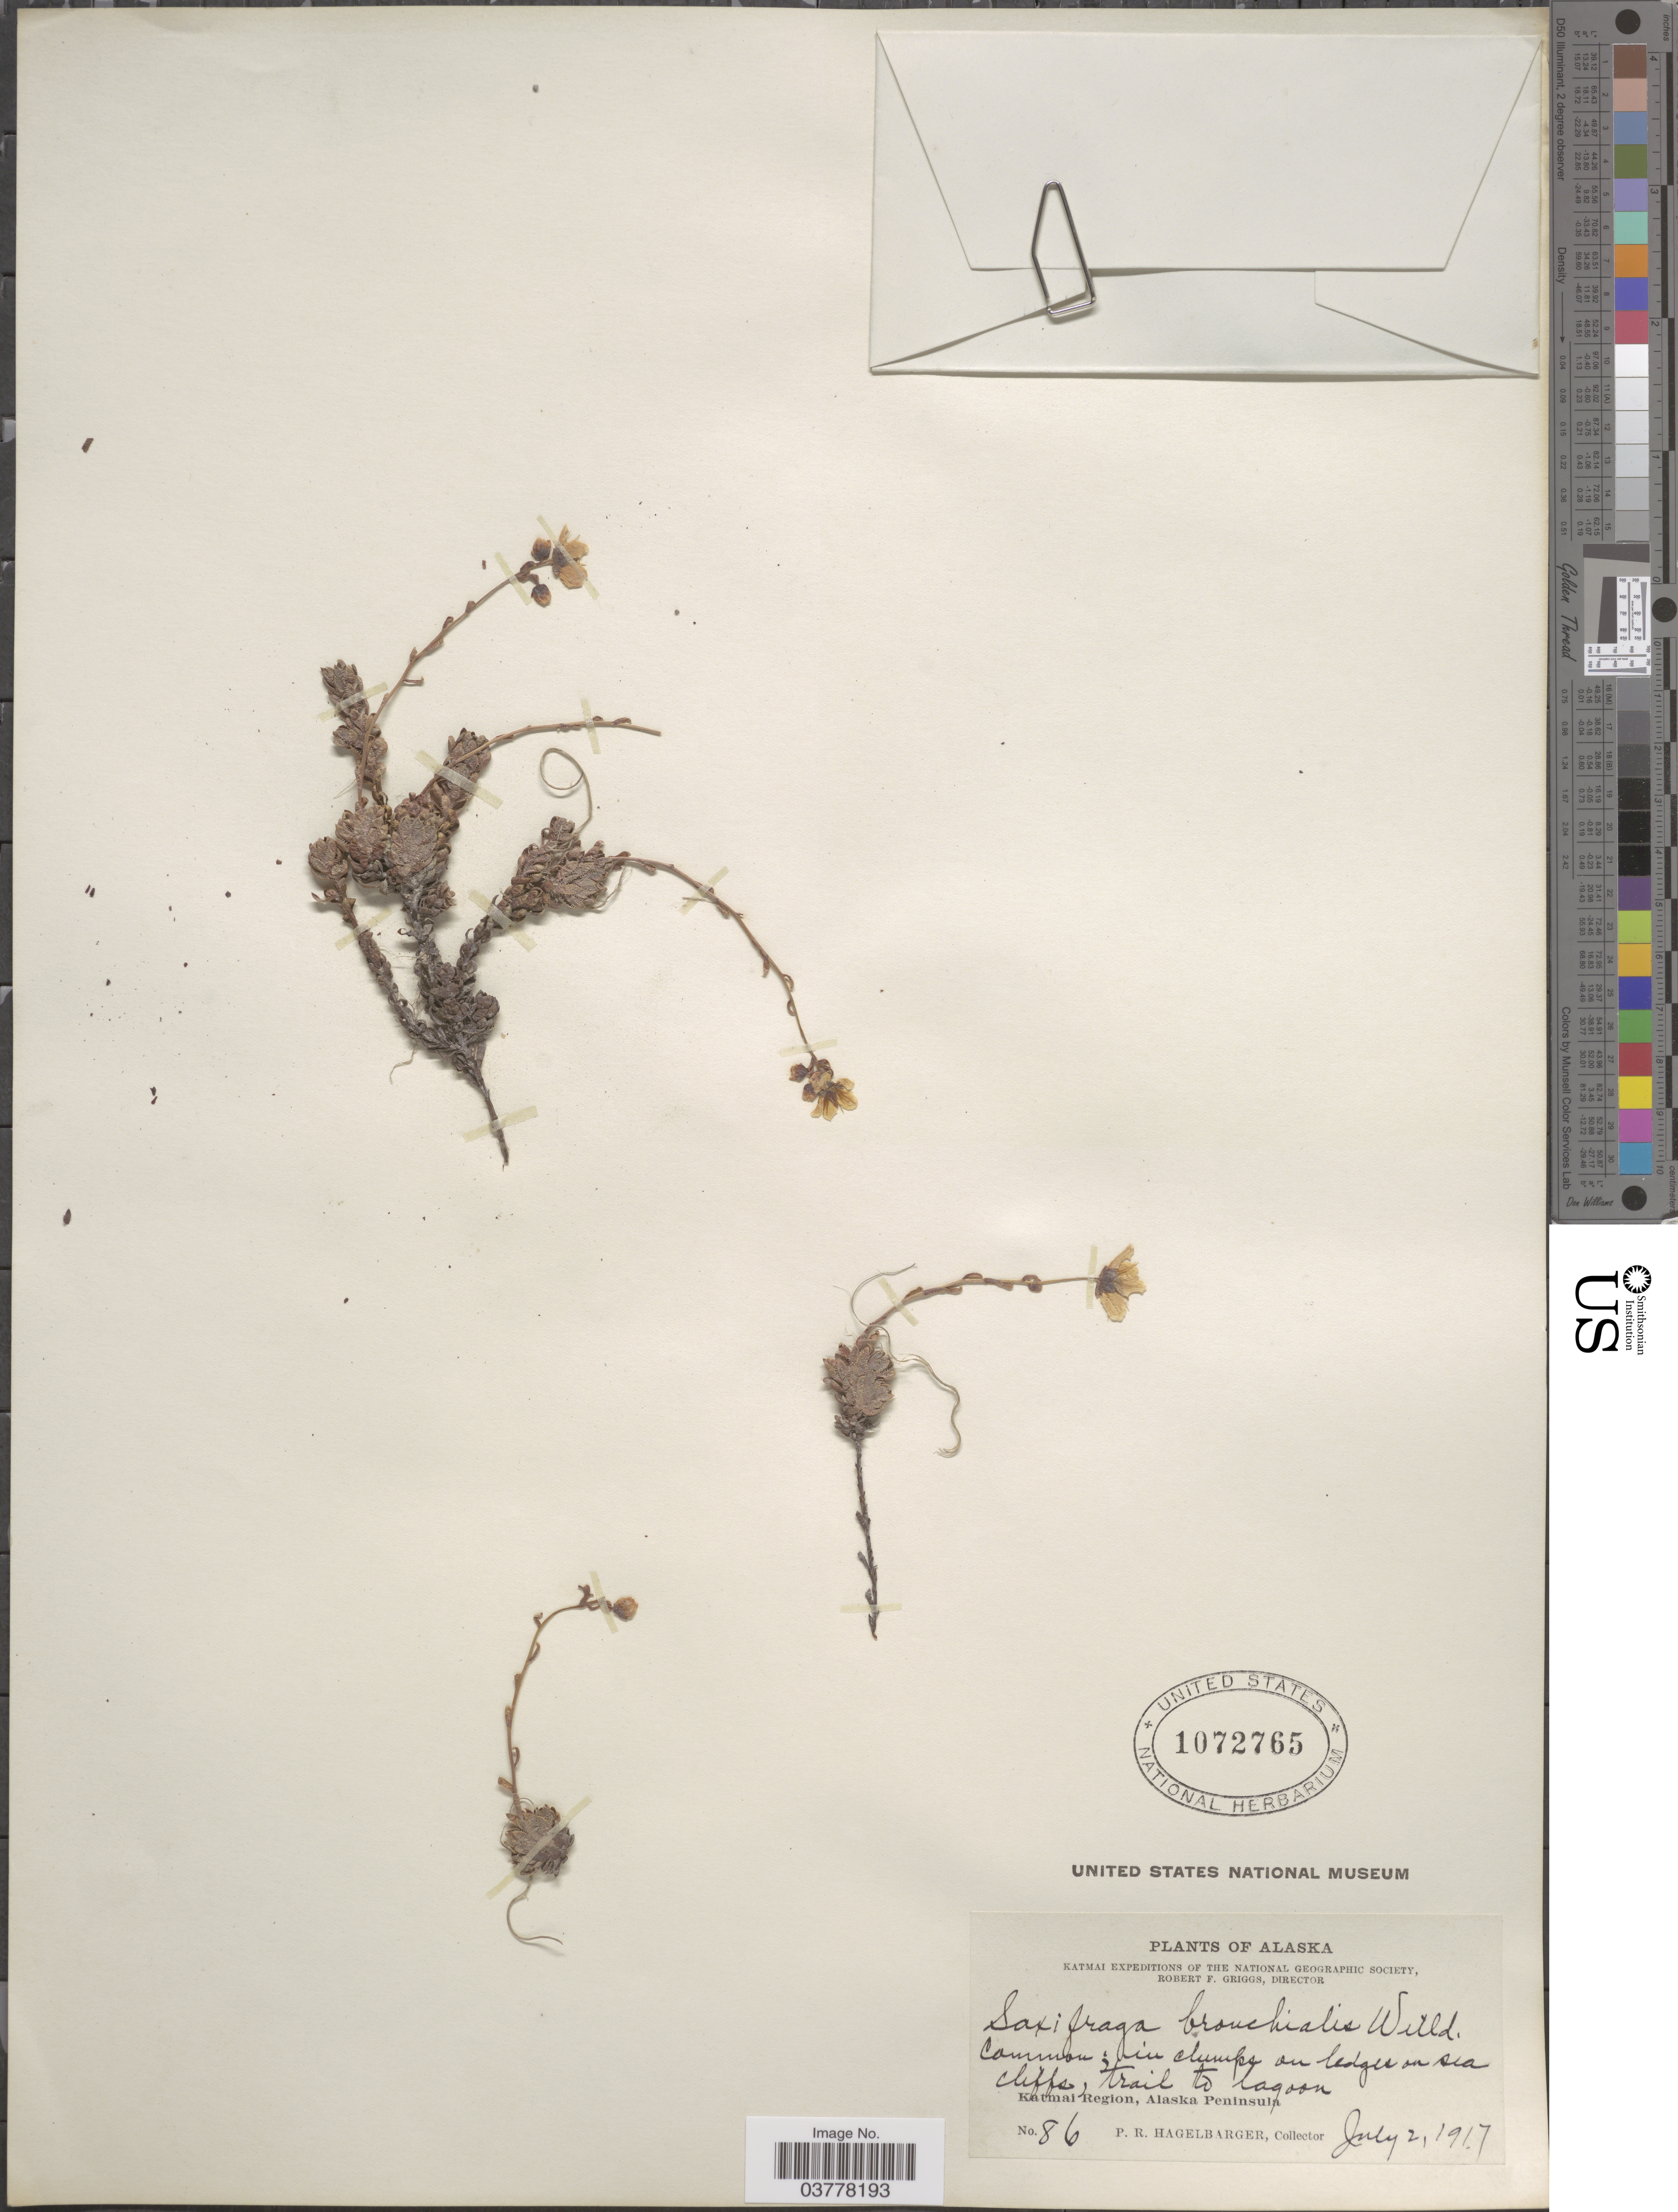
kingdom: Plantae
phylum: Tracheophyta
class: Magnoliopsida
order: Saxifragales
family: Saxifragaceae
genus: Saxifraga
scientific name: Saxifraga bronchialis subsp. funstonii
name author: (Small) Hultén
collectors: P. Hagelbarger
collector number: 86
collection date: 1917-07-02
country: United States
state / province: Alaska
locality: Trail to lagoon. Katmai Region, Alaska Peninsula.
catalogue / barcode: US 1072765